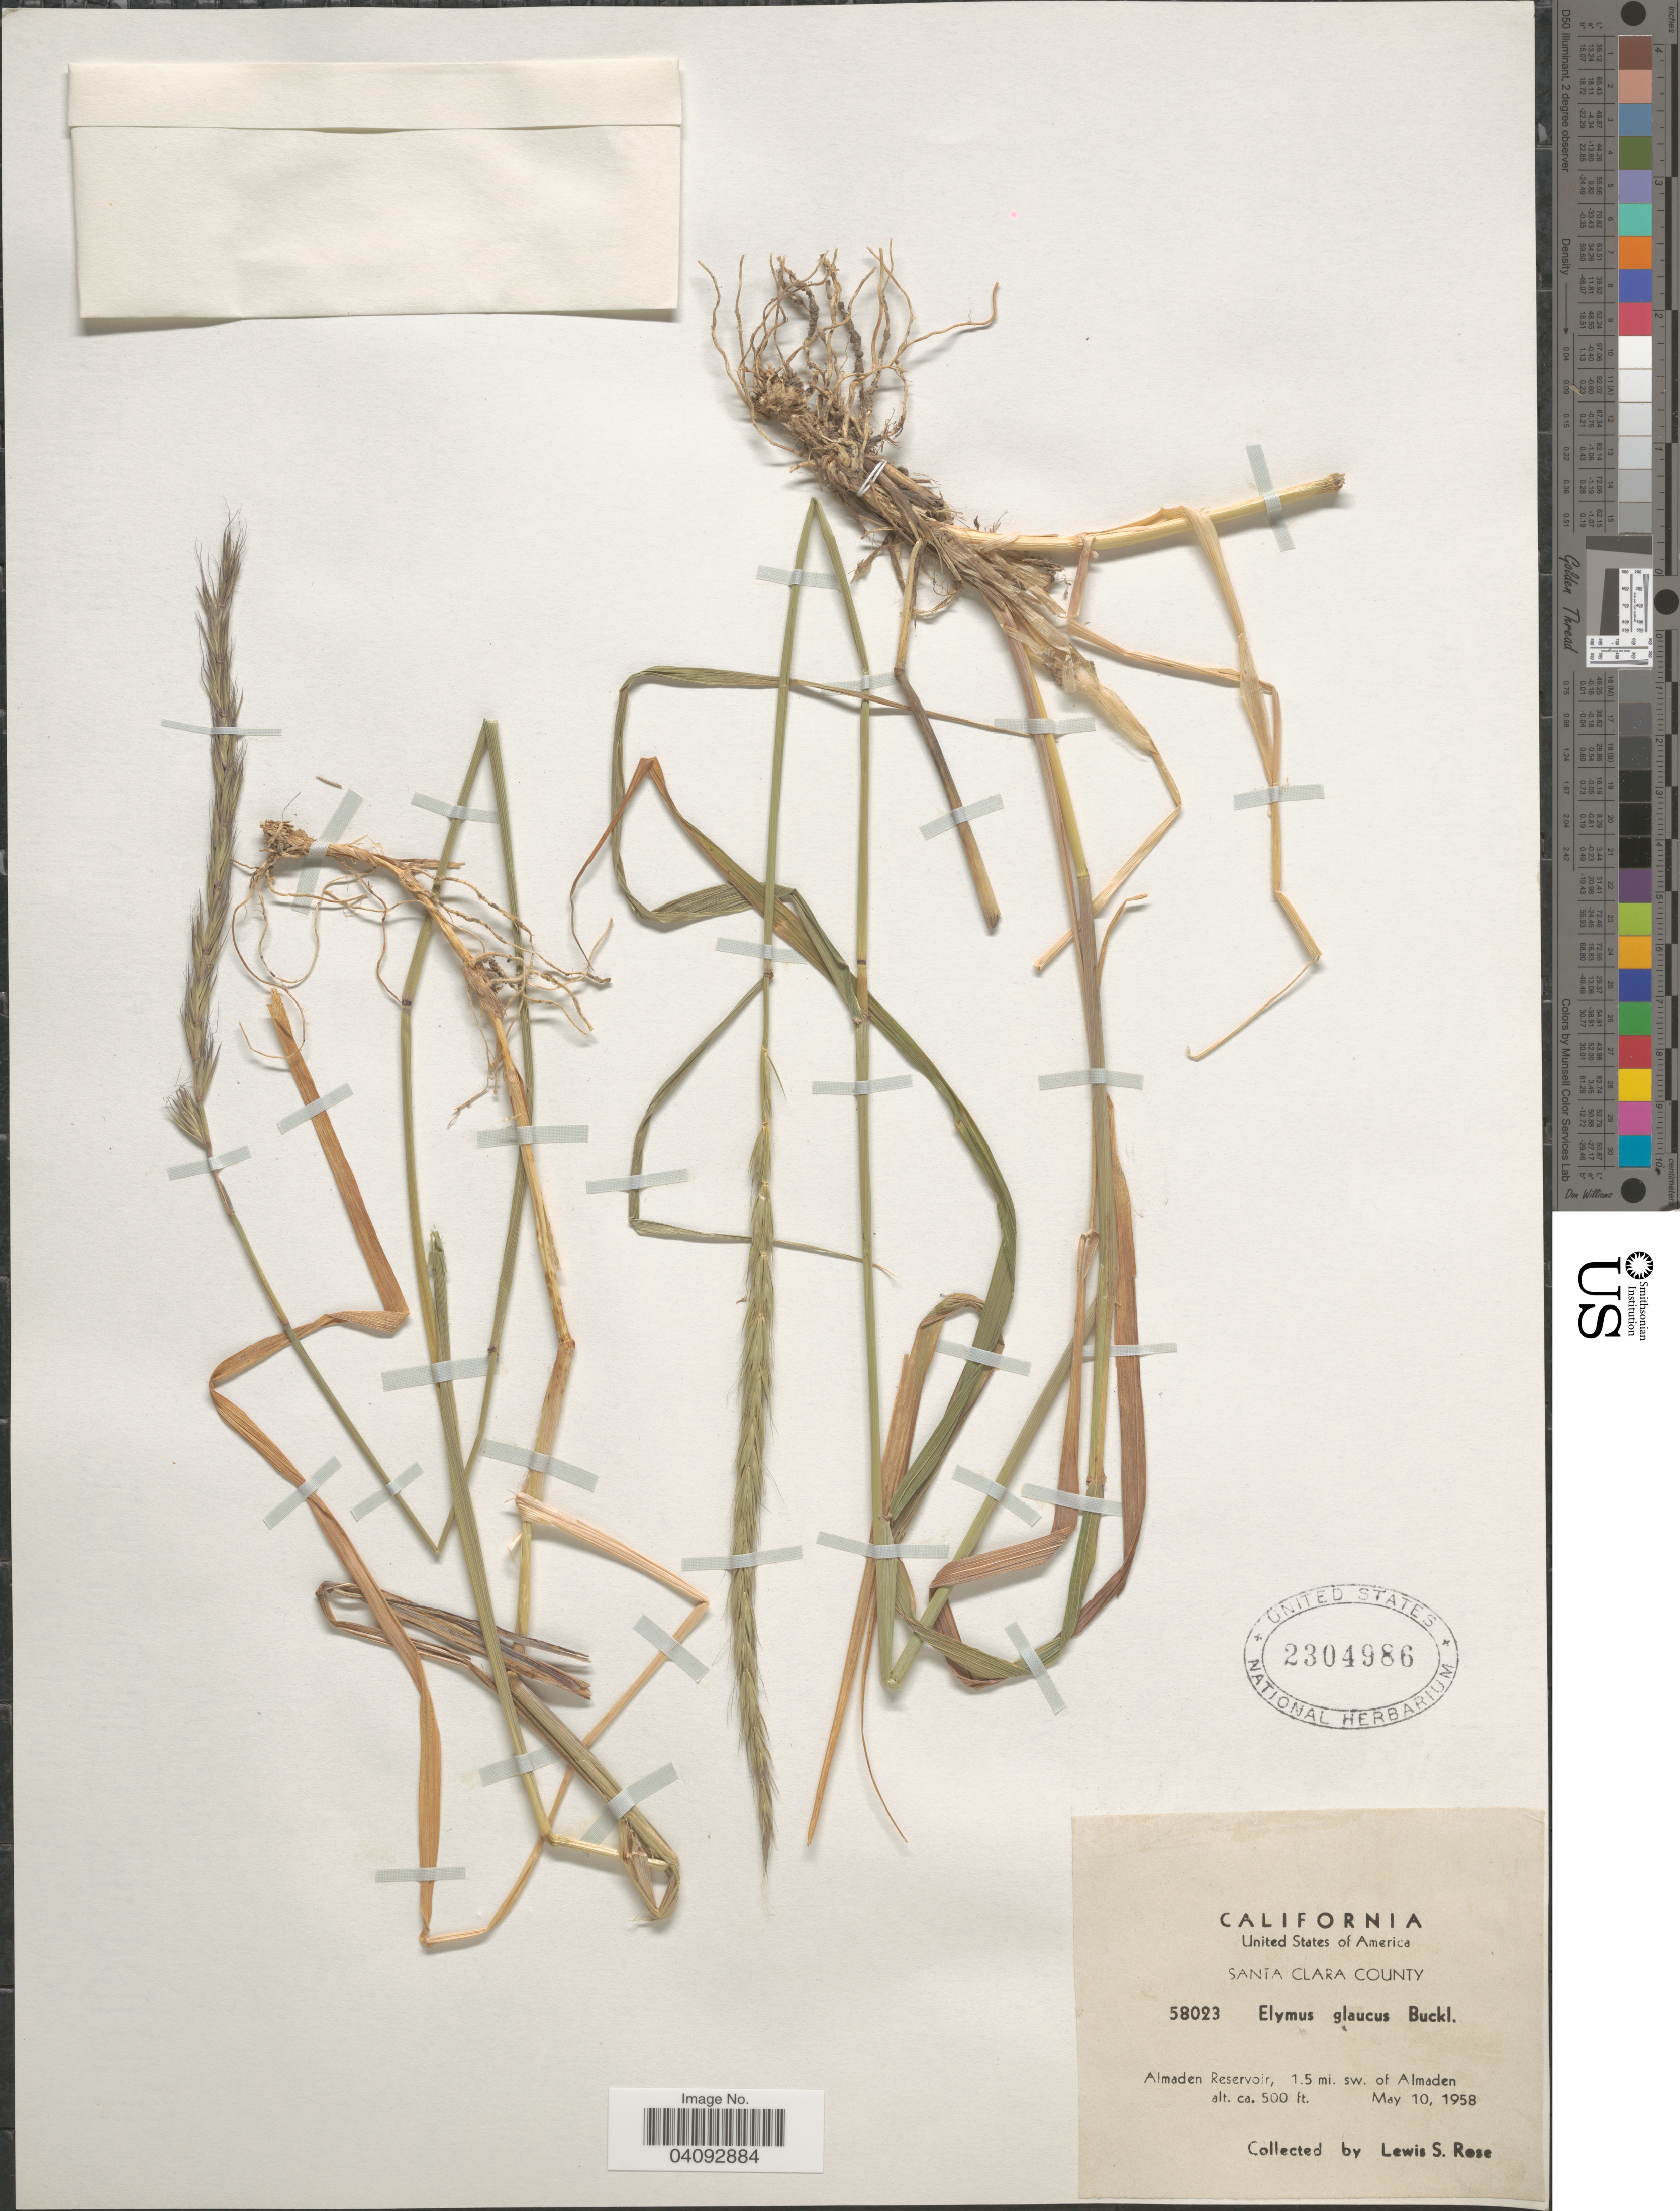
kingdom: Plantae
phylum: Tracheophyta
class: Liliopsida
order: Poales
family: Poaceae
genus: Elymus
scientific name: Elymus glaucus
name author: Buckley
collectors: L. S. Rose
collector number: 58023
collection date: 1958-05-10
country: United States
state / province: California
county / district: Santa Clara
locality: Santa Clara County. Almaden Reservoir, 1.5 mi. sw. of Almaden.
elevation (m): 152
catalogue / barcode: US 2304986